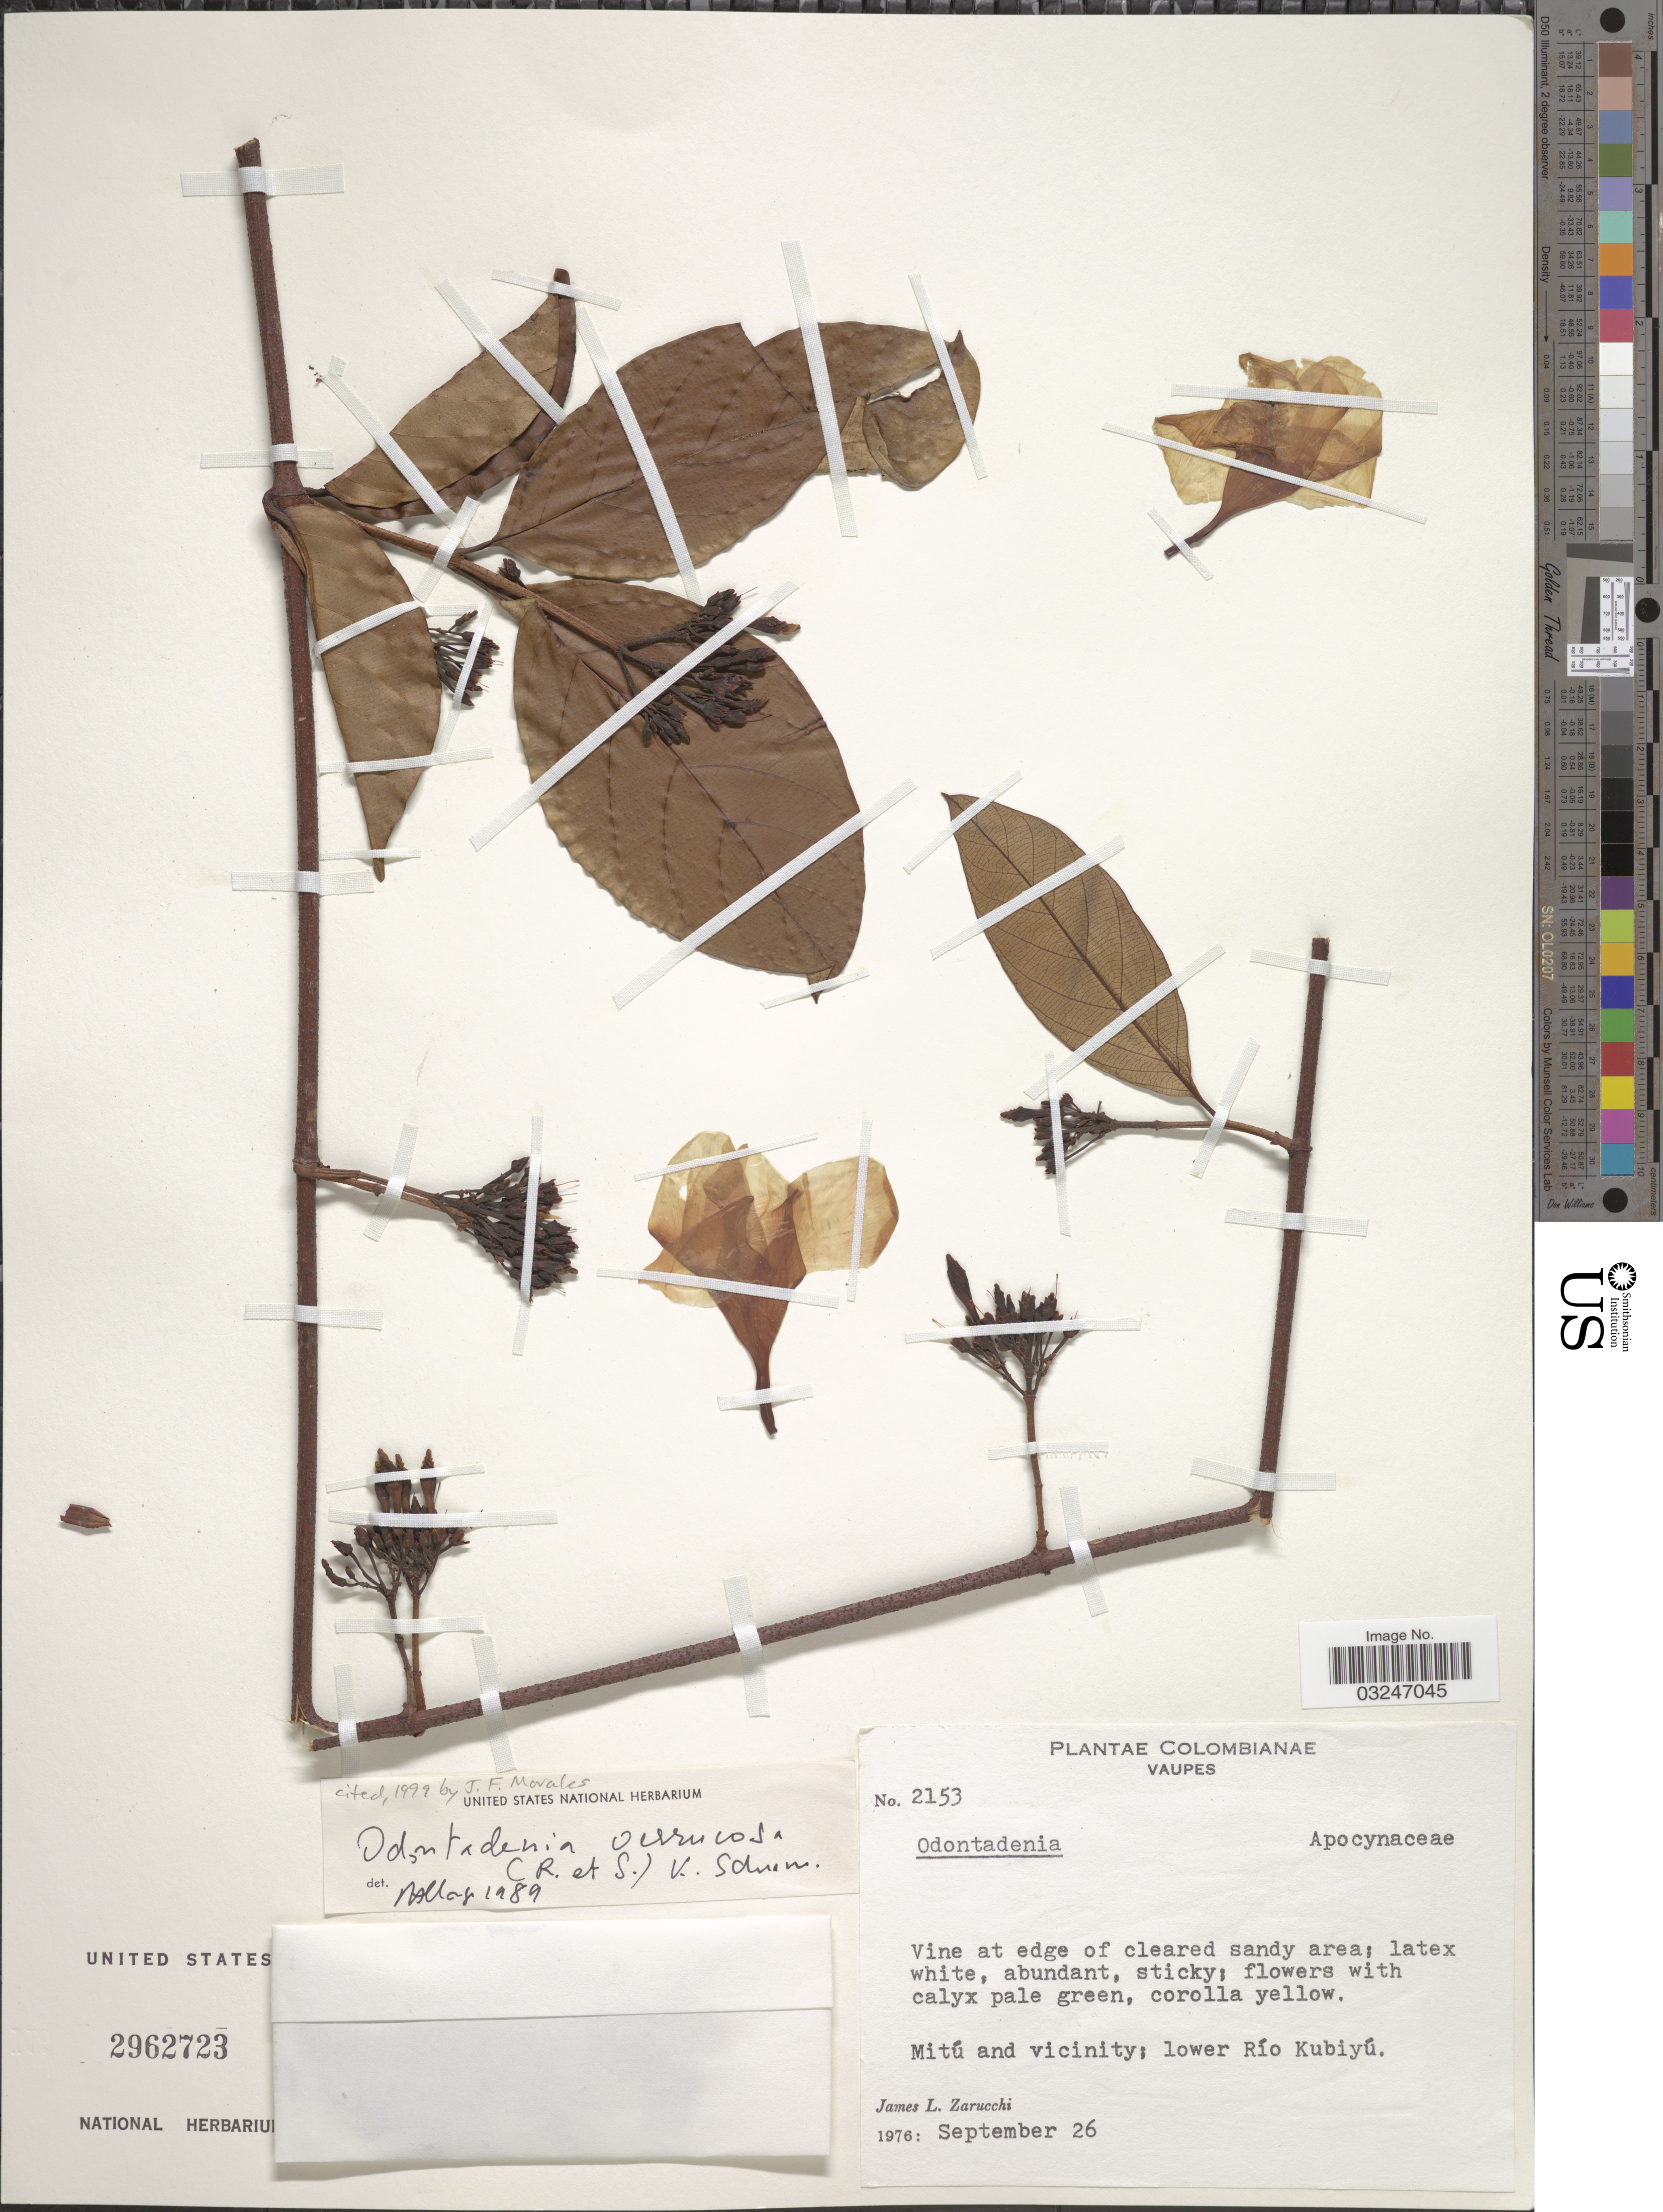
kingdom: Plantae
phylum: Tracheophyta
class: Magnoliopsida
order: Gentianales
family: Apocynaceae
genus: Odontadenia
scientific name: Odontadenia verrucosa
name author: (Willd. ex Roem. & Schult.) K. Schum. ex Markgr.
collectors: J. L. Zarucchi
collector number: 2153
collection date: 1976-09-26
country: Colombia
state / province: Vaupés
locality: Mitú and vicinity; lower Río Kubiyú.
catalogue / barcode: US 2962723